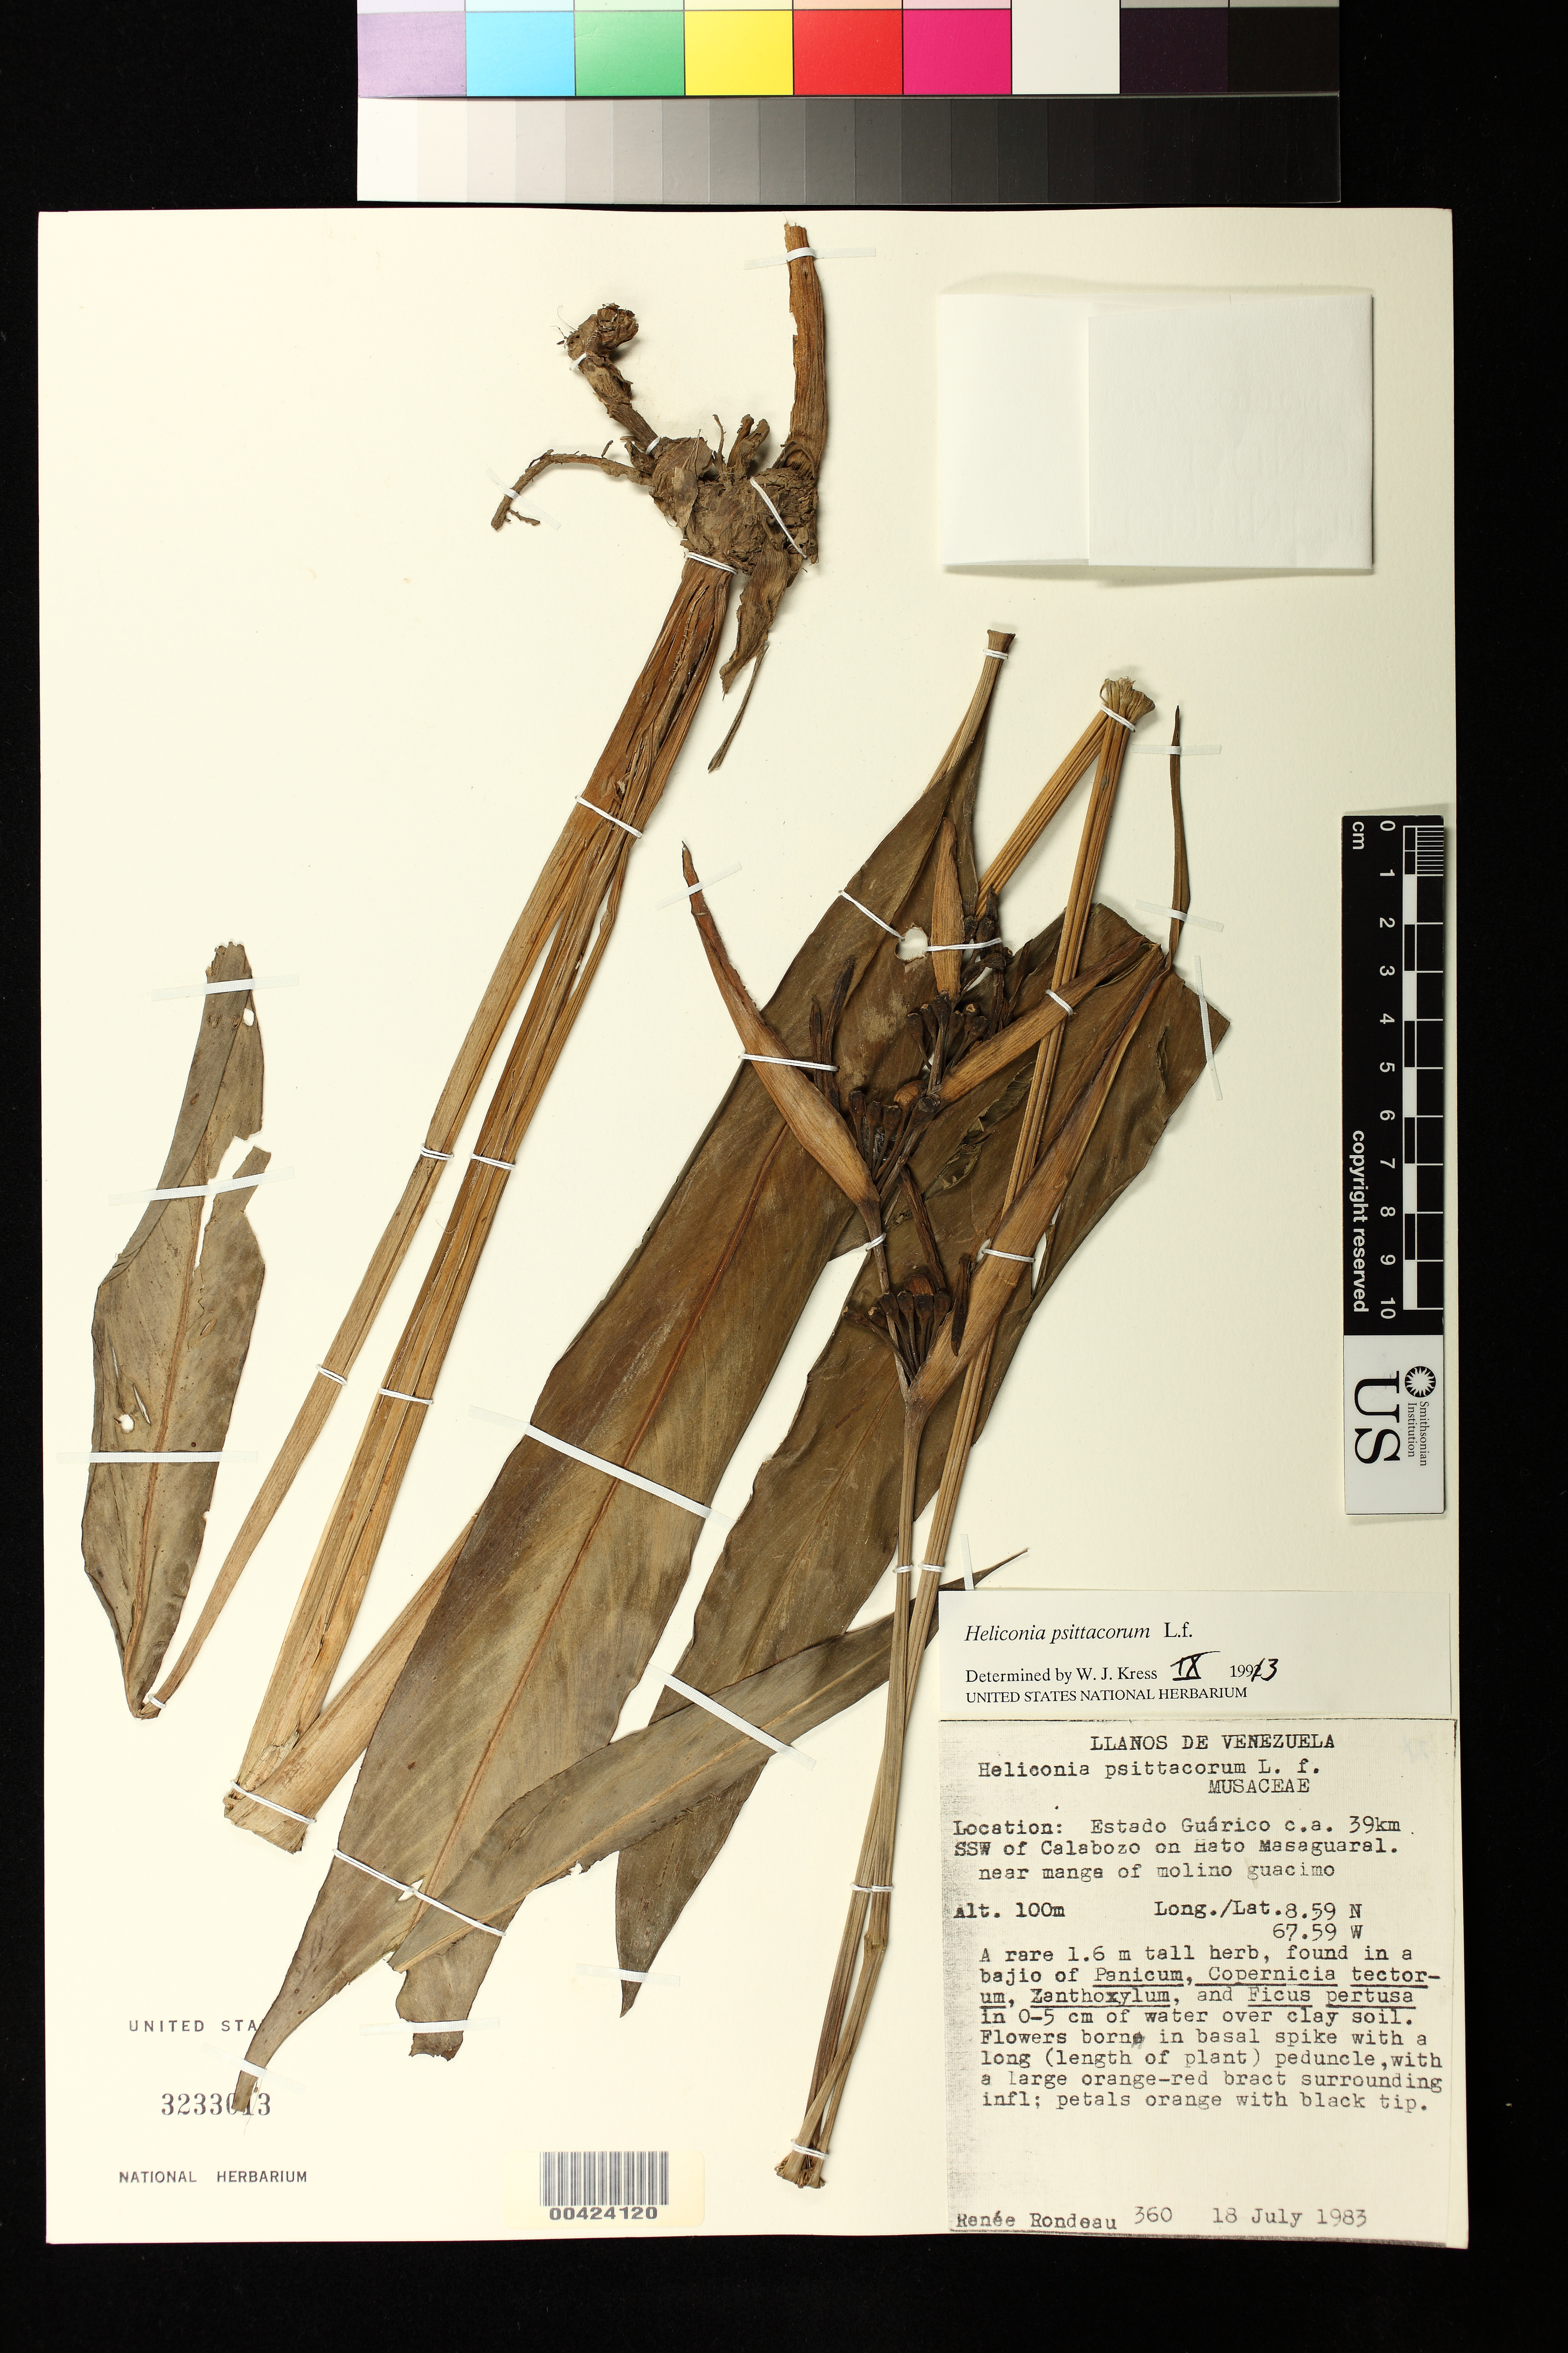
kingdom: Plantae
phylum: Tracheophyta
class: Liliopsida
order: Zingiberales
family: Heliconiaceae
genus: Heliconia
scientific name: Heliconia psittacorum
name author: L. f.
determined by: Kress, W. J., (US), Smithsonian Institution - National Museum of Natural History (UNITED STATES)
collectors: R. Rondeau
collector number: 360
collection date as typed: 18 Jul 1983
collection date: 1983-07-18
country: Venezuela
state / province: Guárico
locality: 39 km ssw of calabozo on hata masaguaral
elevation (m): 100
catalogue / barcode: US 3233013